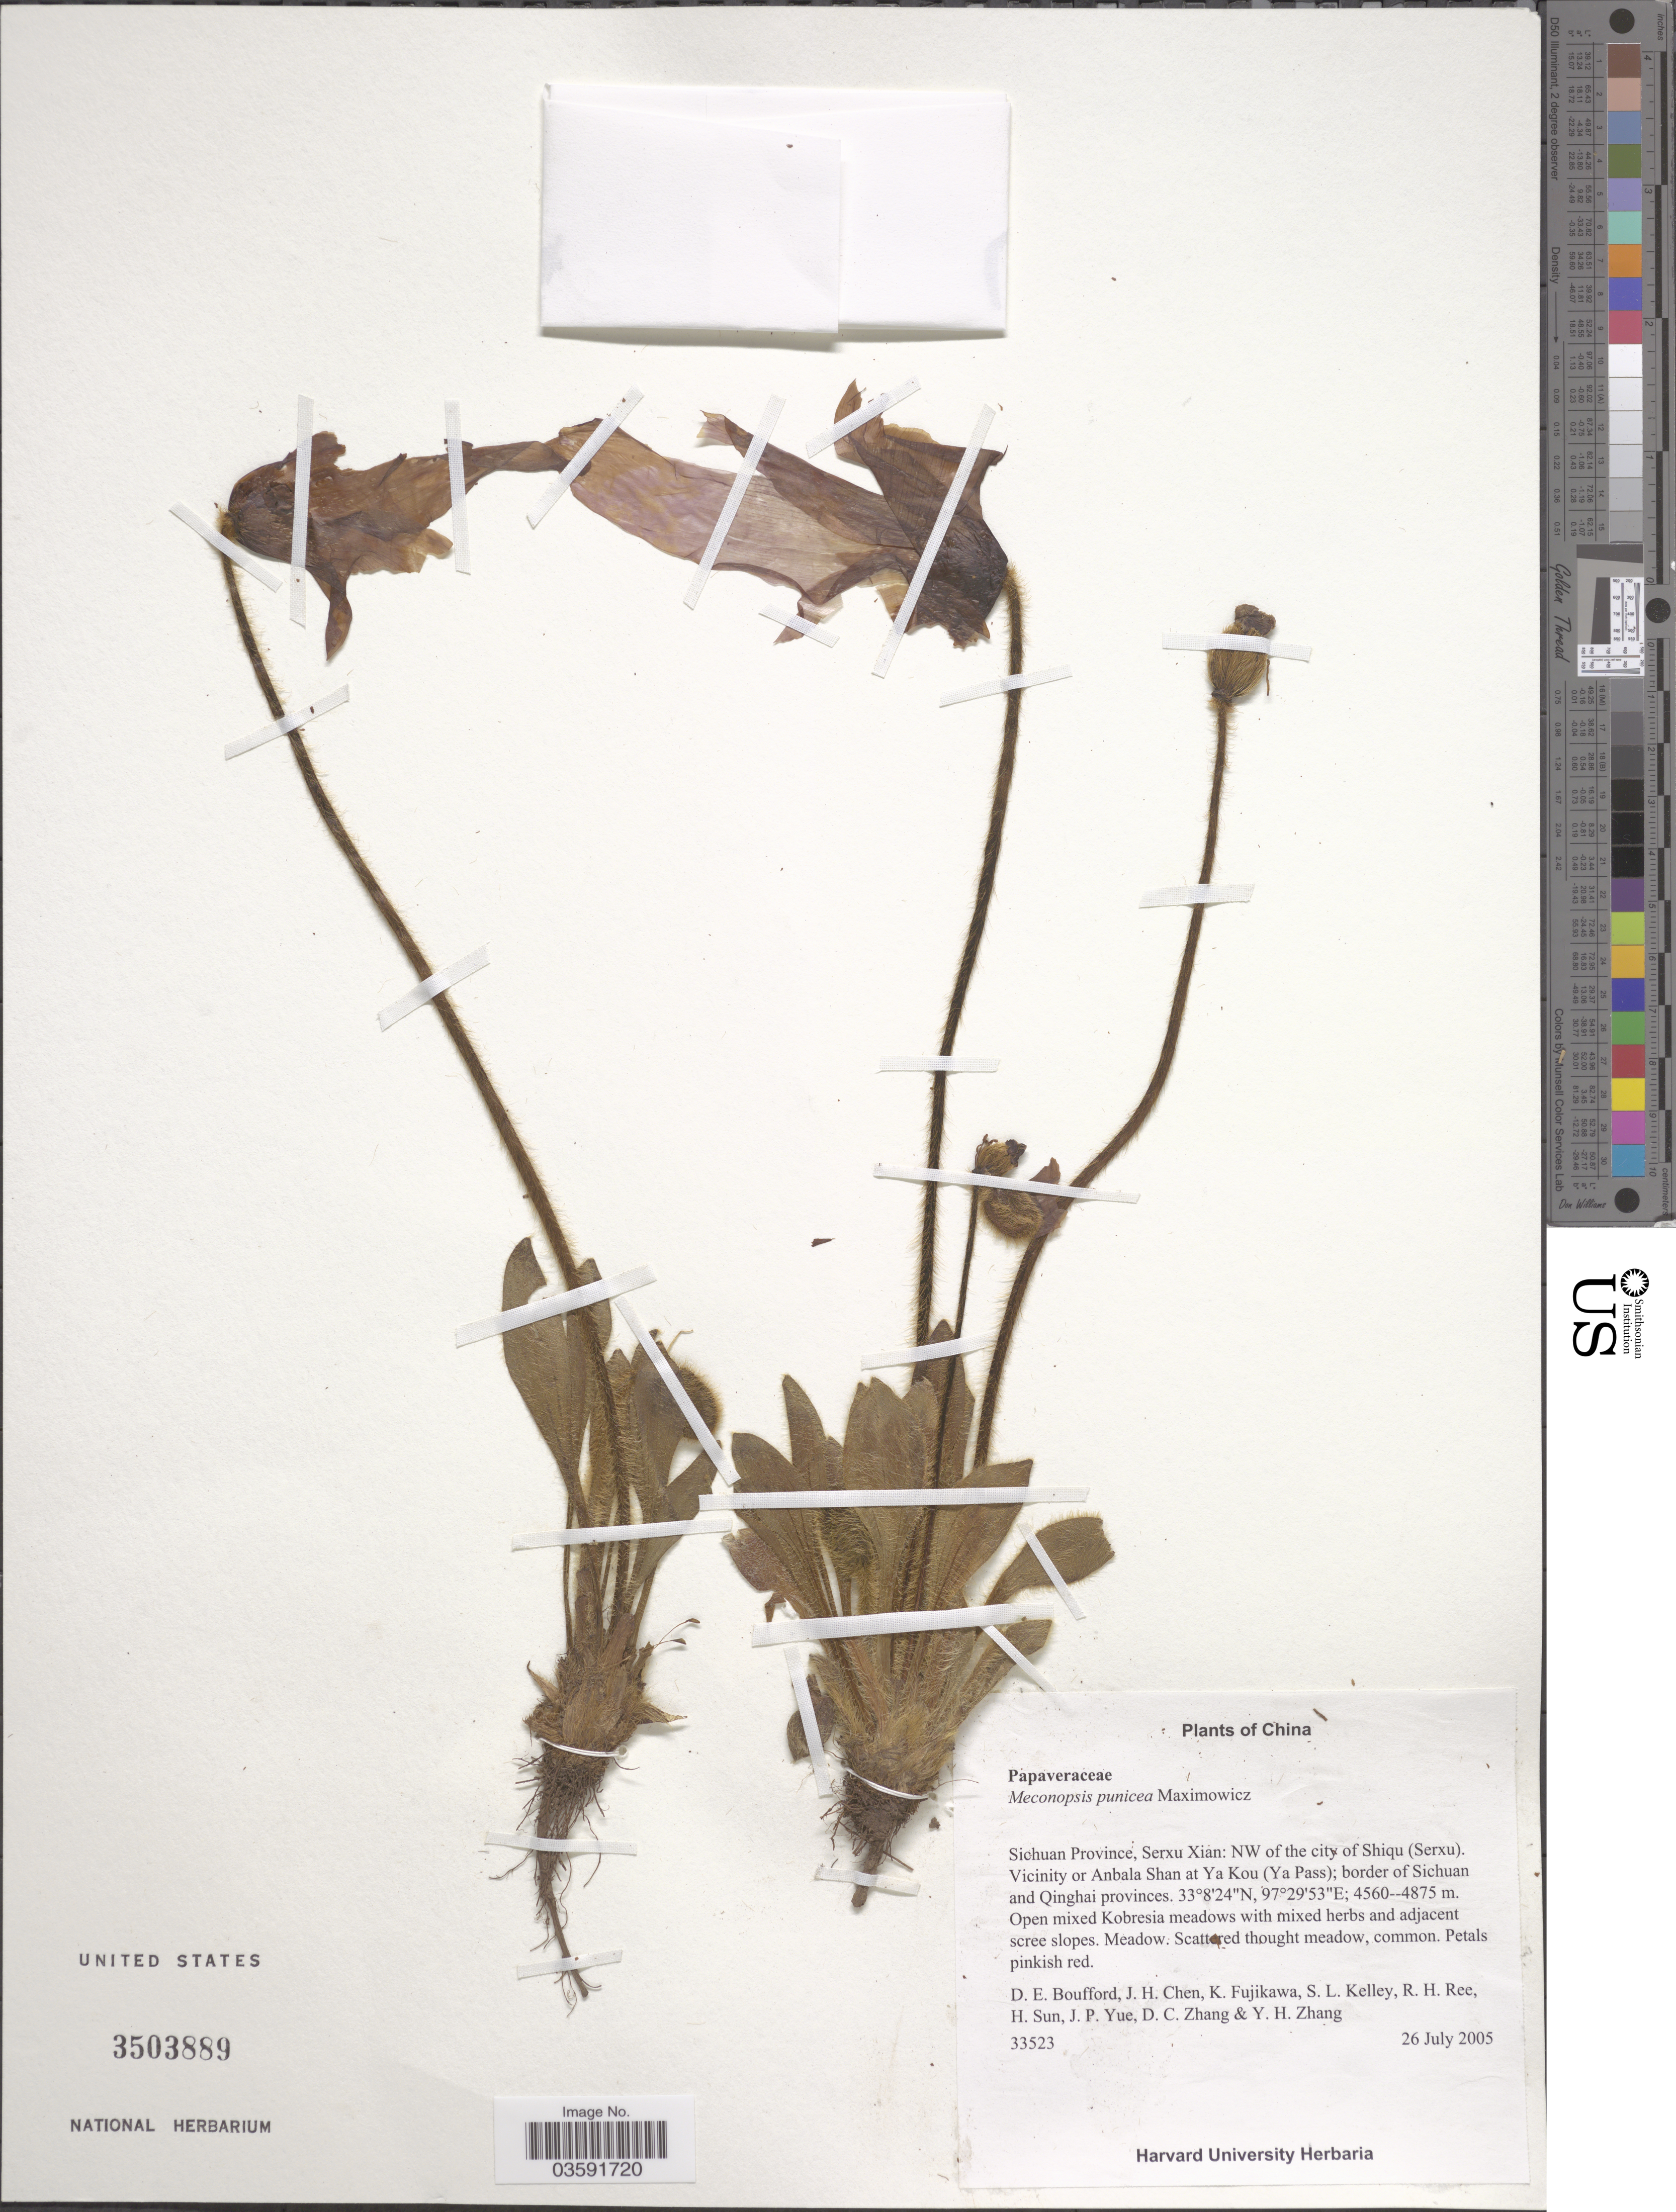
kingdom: Plantae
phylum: Tracheophyta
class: Magnoliopsida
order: Ranunculales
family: Papaveraceae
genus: Meconopsis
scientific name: Meconopsis punicea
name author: Maxim.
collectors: D. E. Boufford, J. H. Chen, K. Fujikawa, S. Kelley & et al.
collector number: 33523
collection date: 2005-07-26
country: China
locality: Serxu Xian: NW of the city of Shiqu (Serxu). Vicinity of Anbala Shan at Ya Kou (Ya Pass); border of Sichuan and Qinghai provinces.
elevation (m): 4560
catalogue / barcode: US 3503889